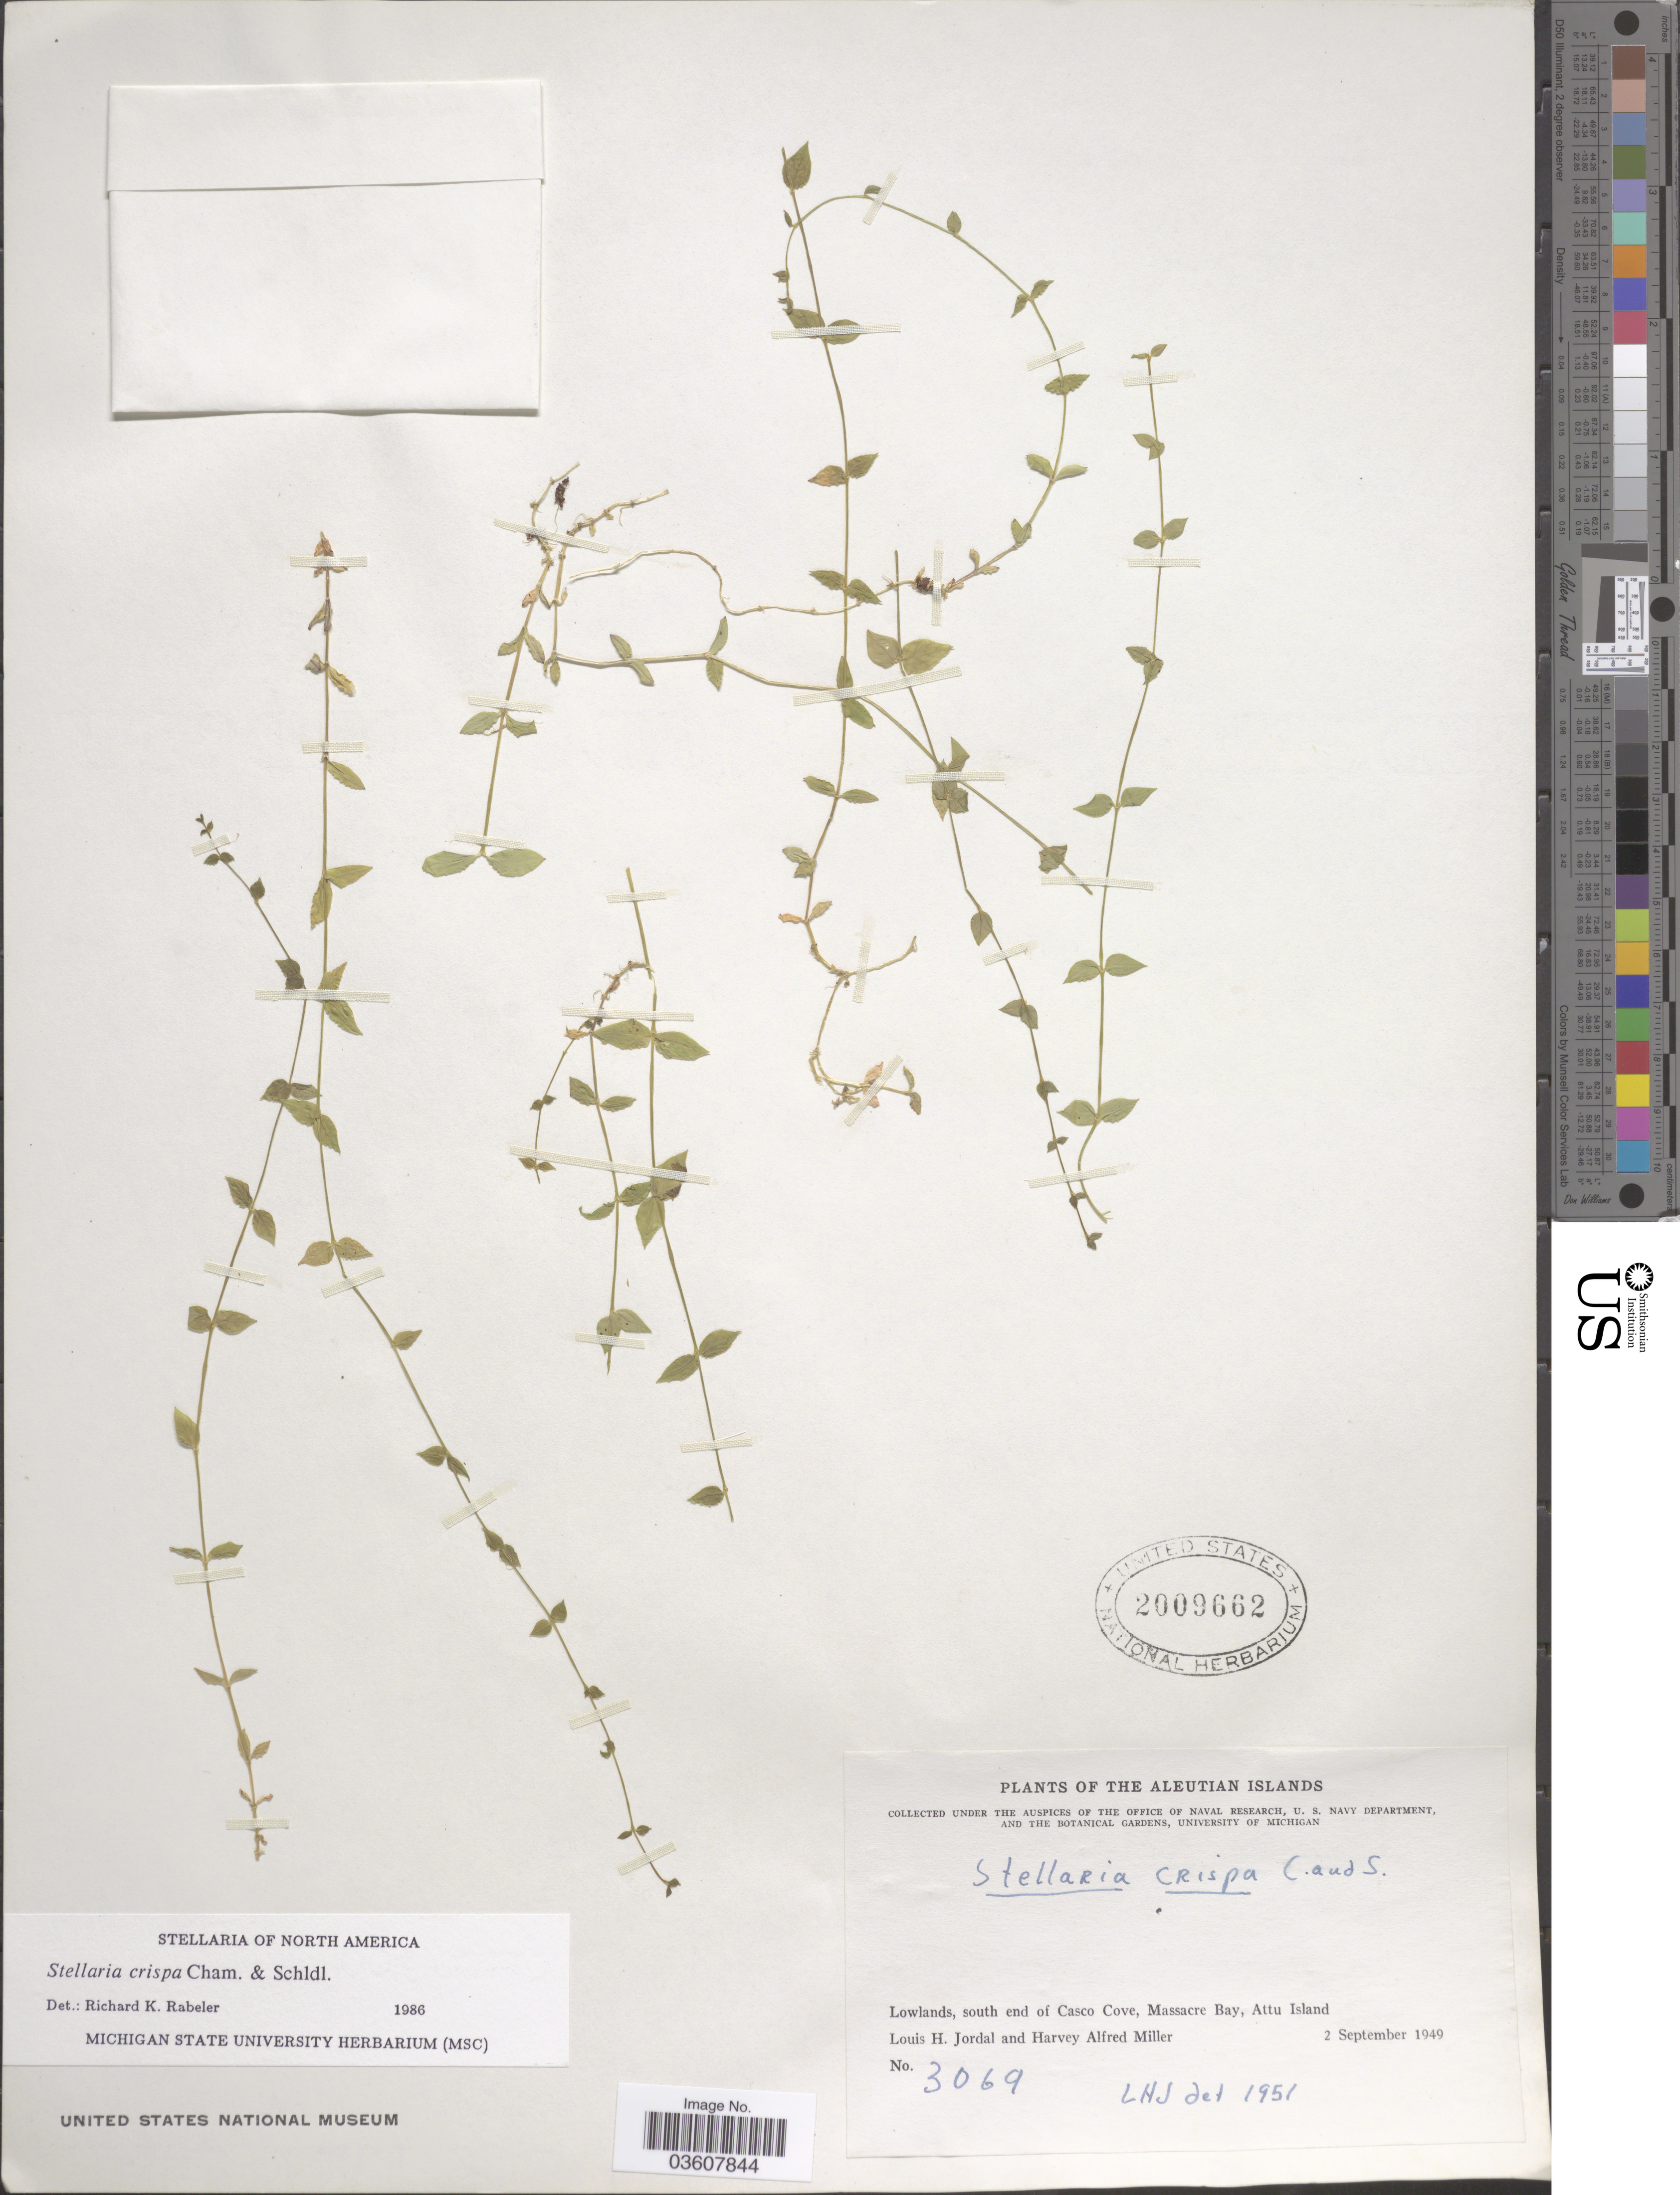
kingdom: Plantae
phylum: Tracheophyta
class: Magnoliopsida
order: Caryophyllales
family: Caryophyllaceae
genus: Stellaria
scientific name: Stellaria crispa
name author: Cham. & Schltdl.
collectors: L. Jordal & H. A. Miller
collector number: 3069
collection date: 1949-09-02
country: United States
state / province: Alaska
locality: The Aleutian Islands. Lowlands, south end of Casco Cove, Massacre Bay, Attu Island.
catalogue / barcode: US 2009662